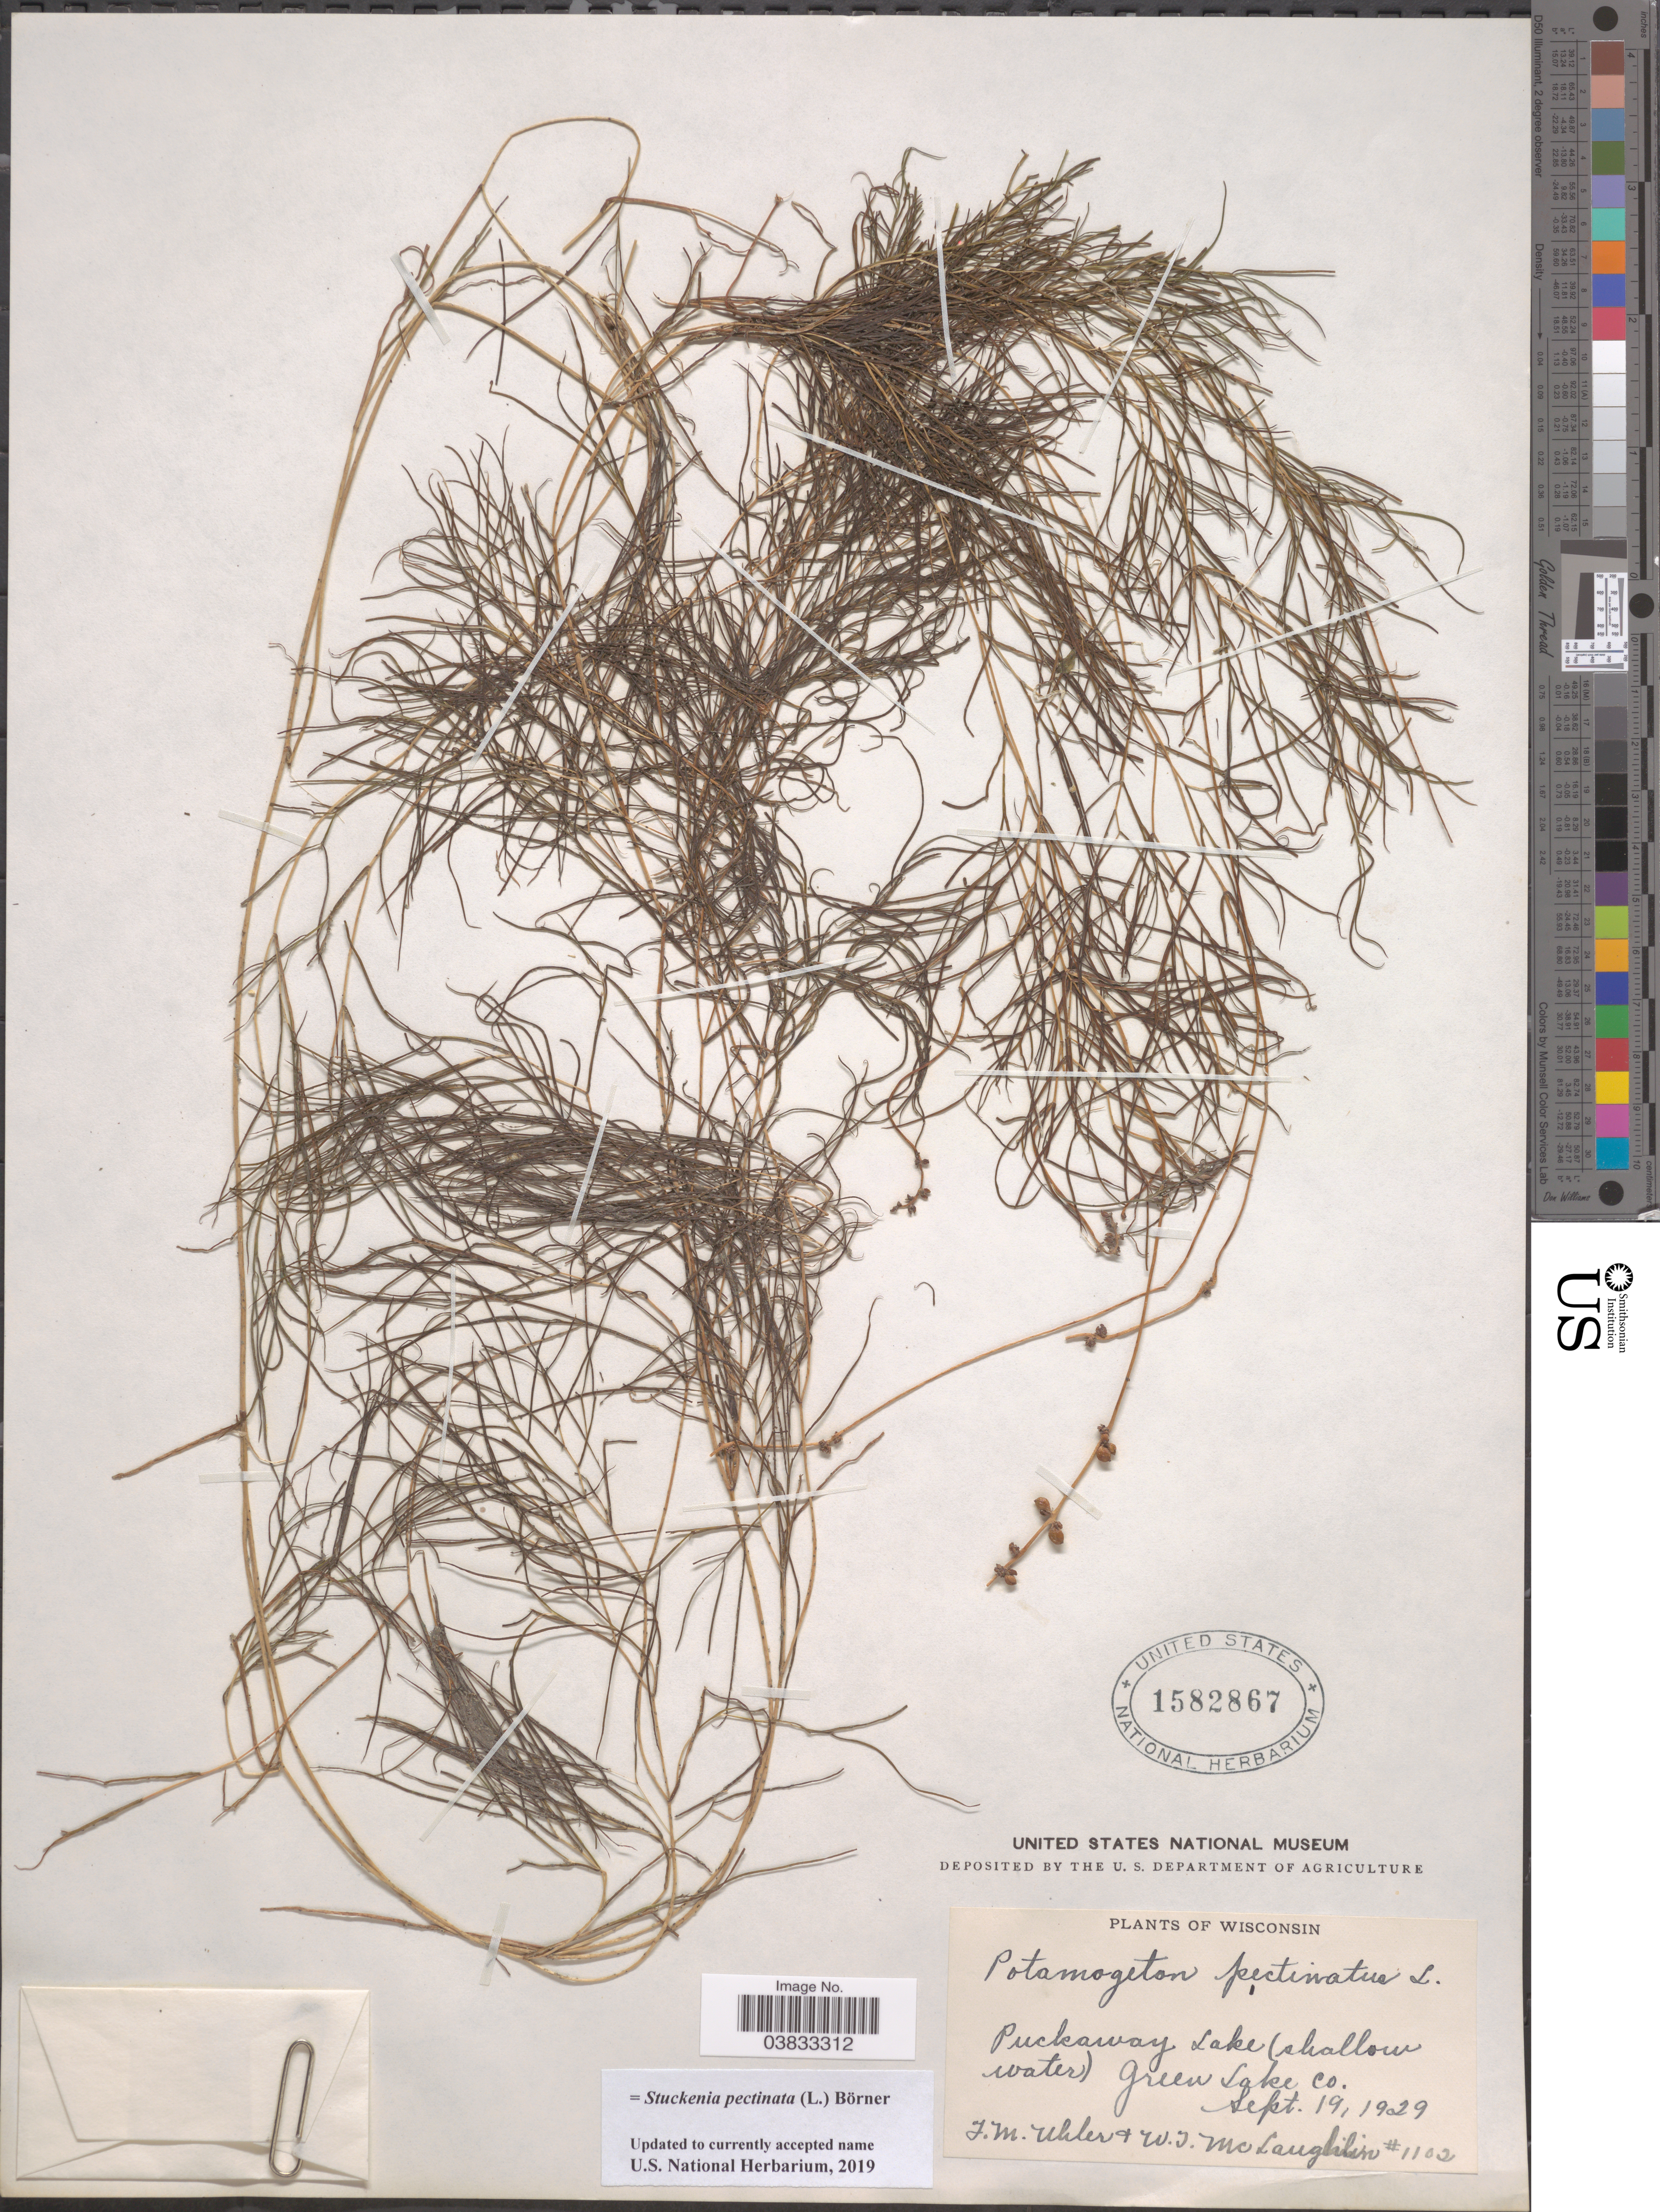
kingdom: Plantae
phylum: Tracheophyta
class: Liliopsida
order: Alismatales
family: Potamogetonaceae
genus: Stuckenia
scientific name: Stuckenia pectinata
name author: (L.) Börner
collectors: F. M. Uhler & W. McLaughlin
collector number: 1102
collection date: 1929-09-19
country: United States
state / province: Wisconsin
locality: Puckaway Lake. Green Lake Co.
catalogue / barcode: US 1582867